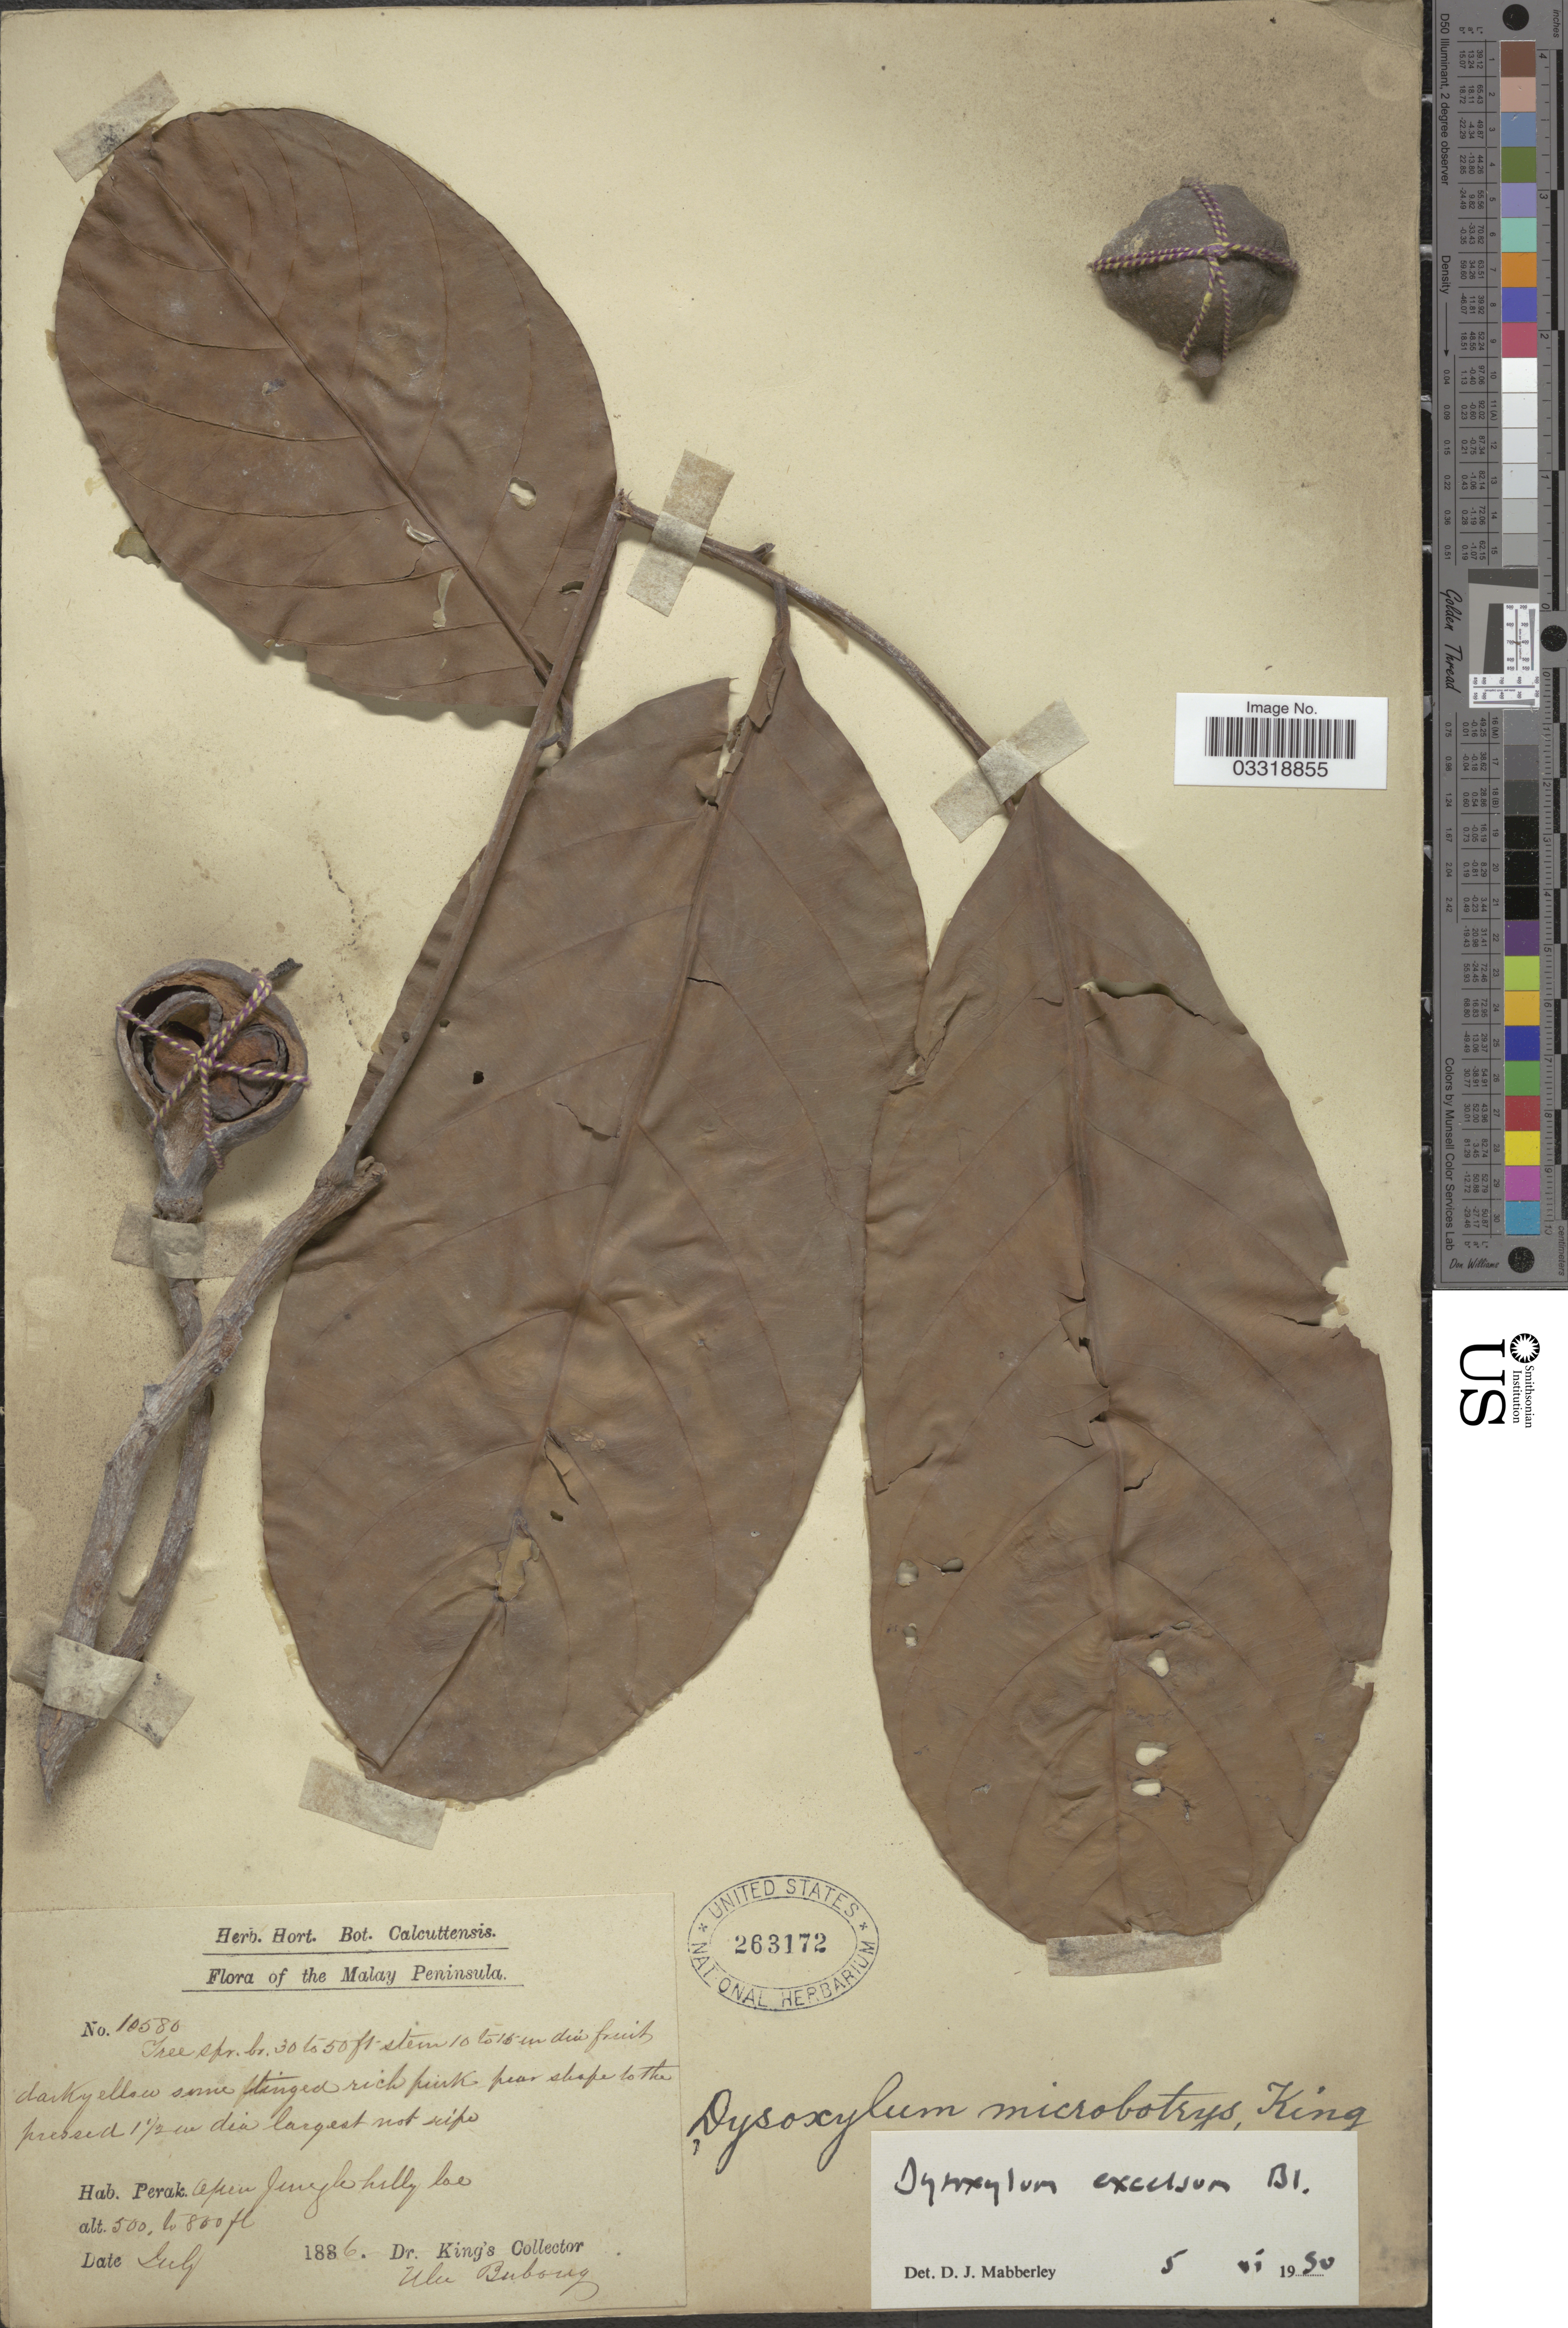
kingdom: Plantae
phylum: Tracheophyta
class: Magnoliopsida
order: Sapindales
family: Meliaceae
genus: Prasoxylon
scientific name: Prasoxylon excelsum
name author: (Spreng.) Mabb.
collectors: Dr. King's collector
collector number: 10580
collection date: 1886-07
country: Malaysia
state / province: Perak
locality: The Malay Peninsula.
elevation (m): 152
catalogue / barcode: US 263172